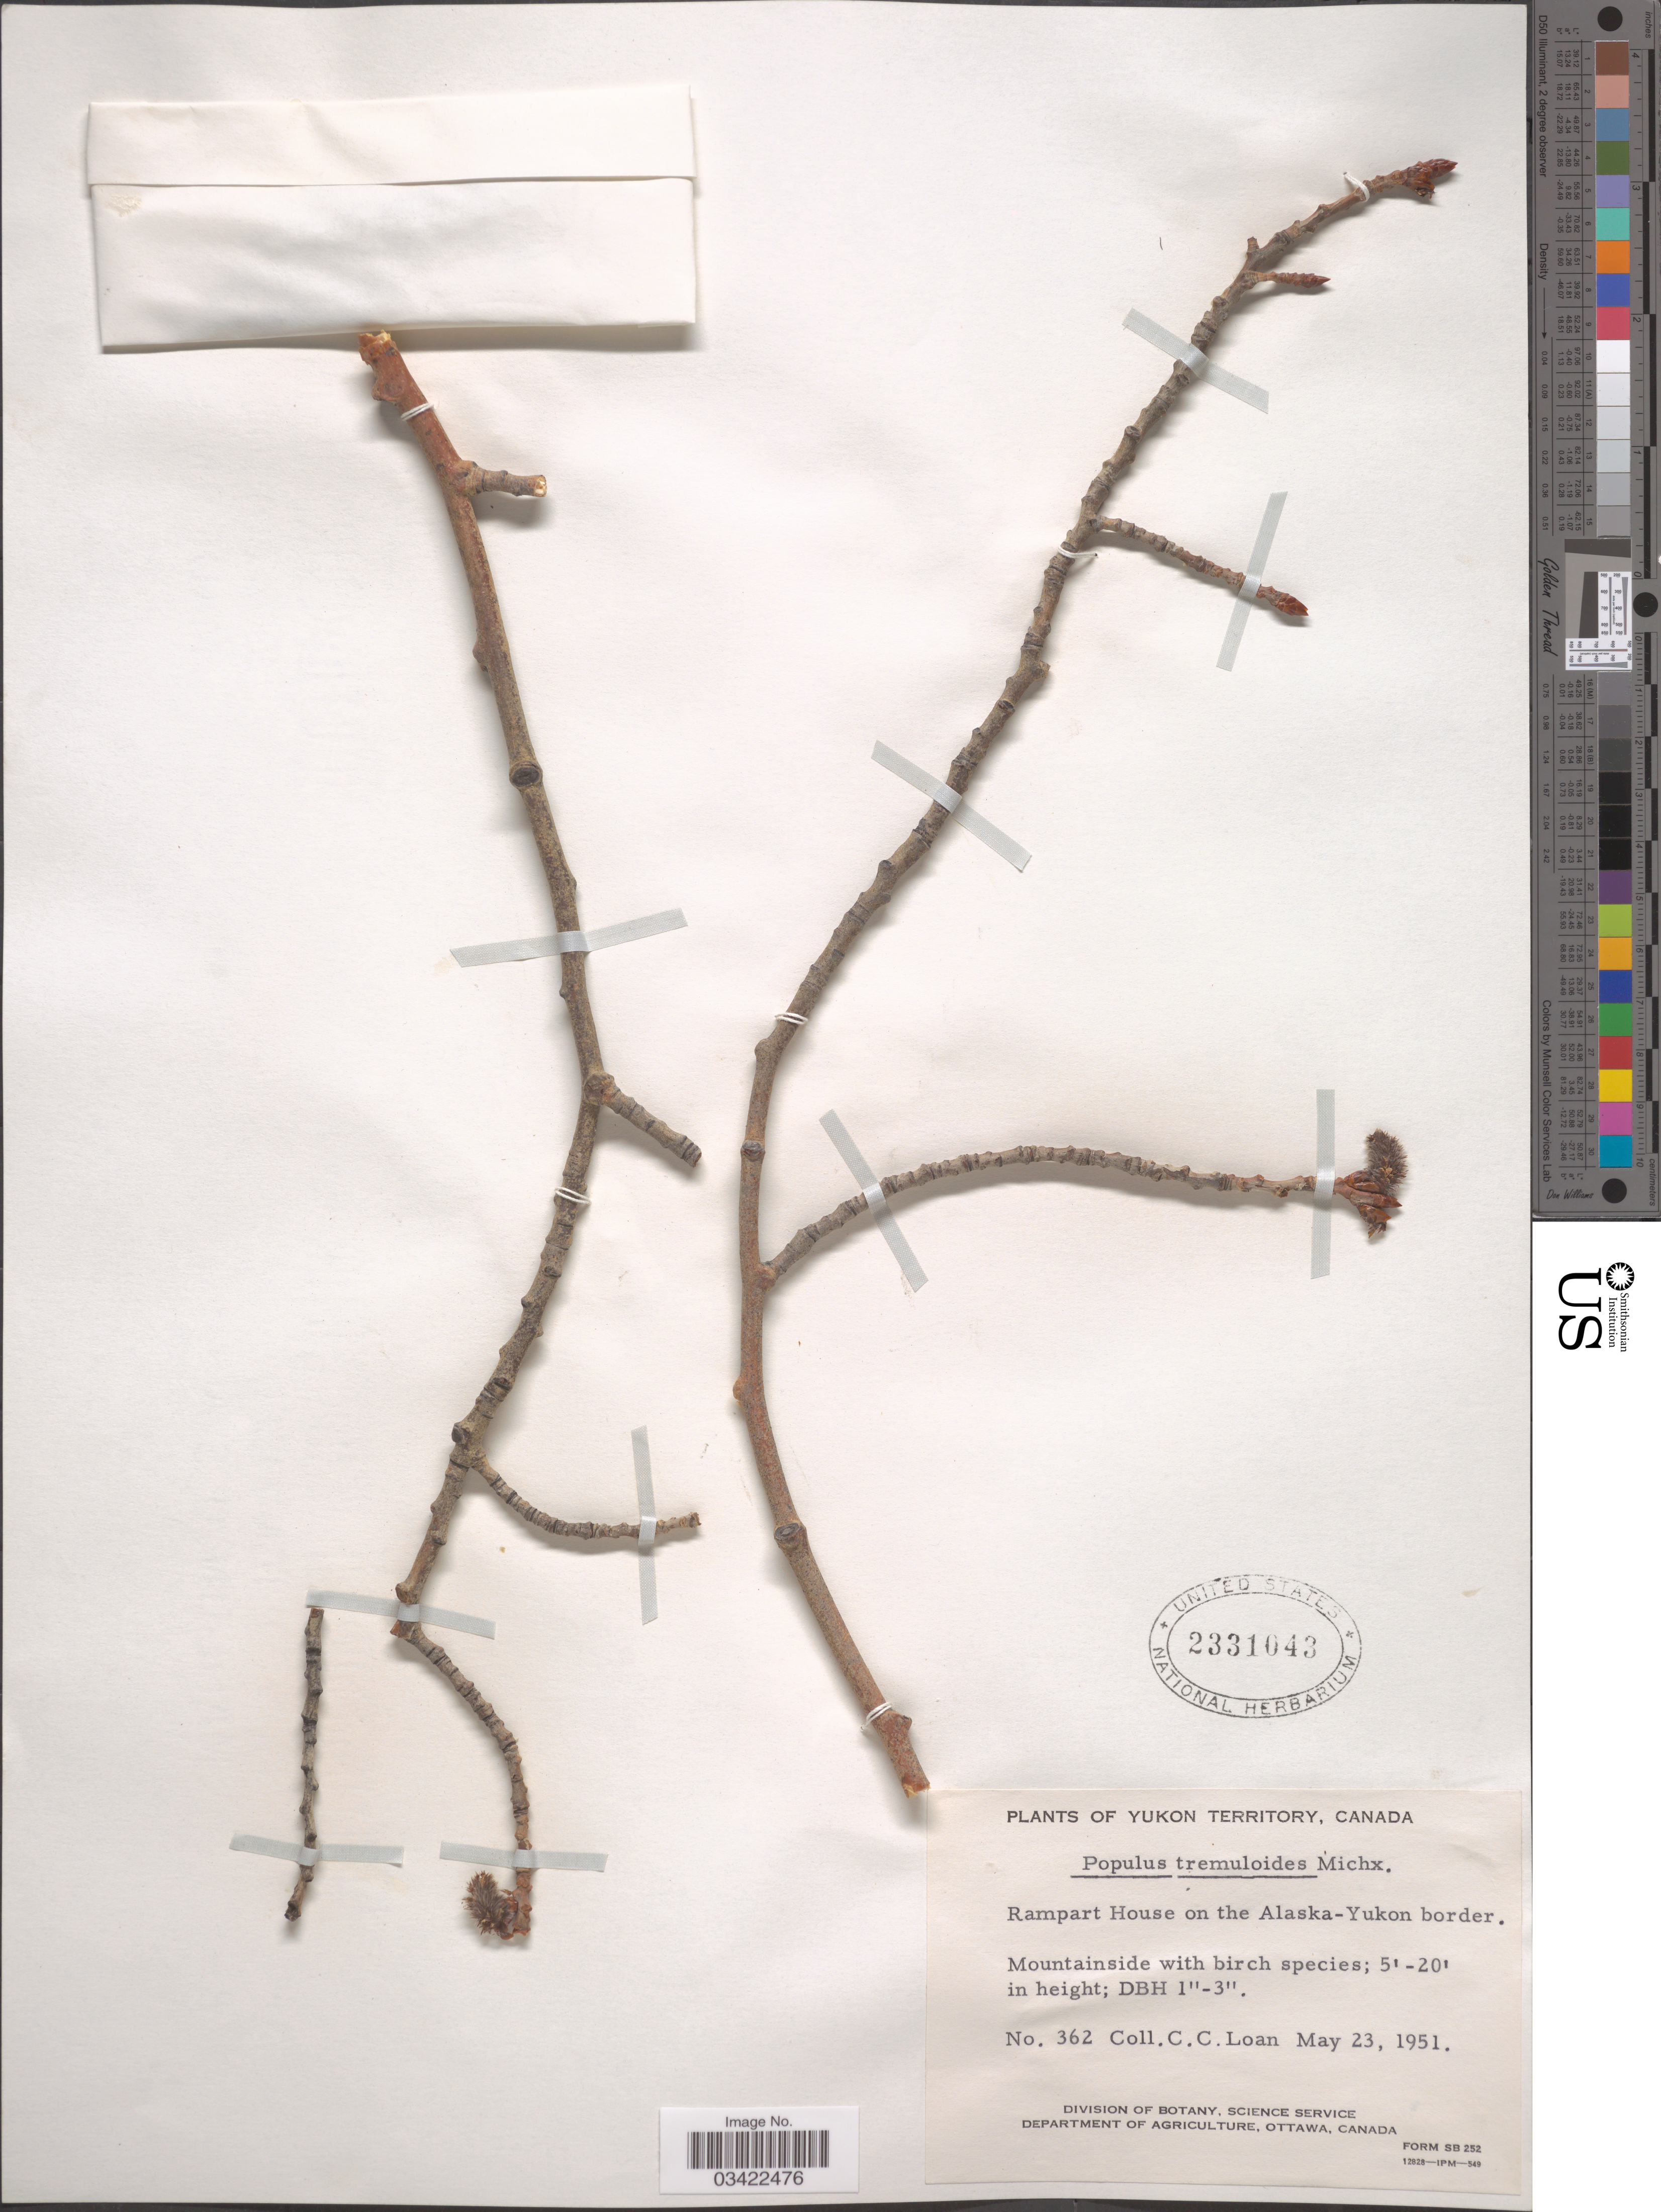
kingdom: Plantae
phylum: Tracheophyta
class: Magnoliopsida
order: Malpighiales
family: Salicaceae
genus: Populus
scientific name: Populus tremuloides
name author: Michx.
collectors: C. Loan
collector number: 362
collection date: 1951-05-23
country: Canada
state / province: Yukon Territory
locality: Rampart House on the Alaska-Yukon border.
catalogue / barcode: US 2331043